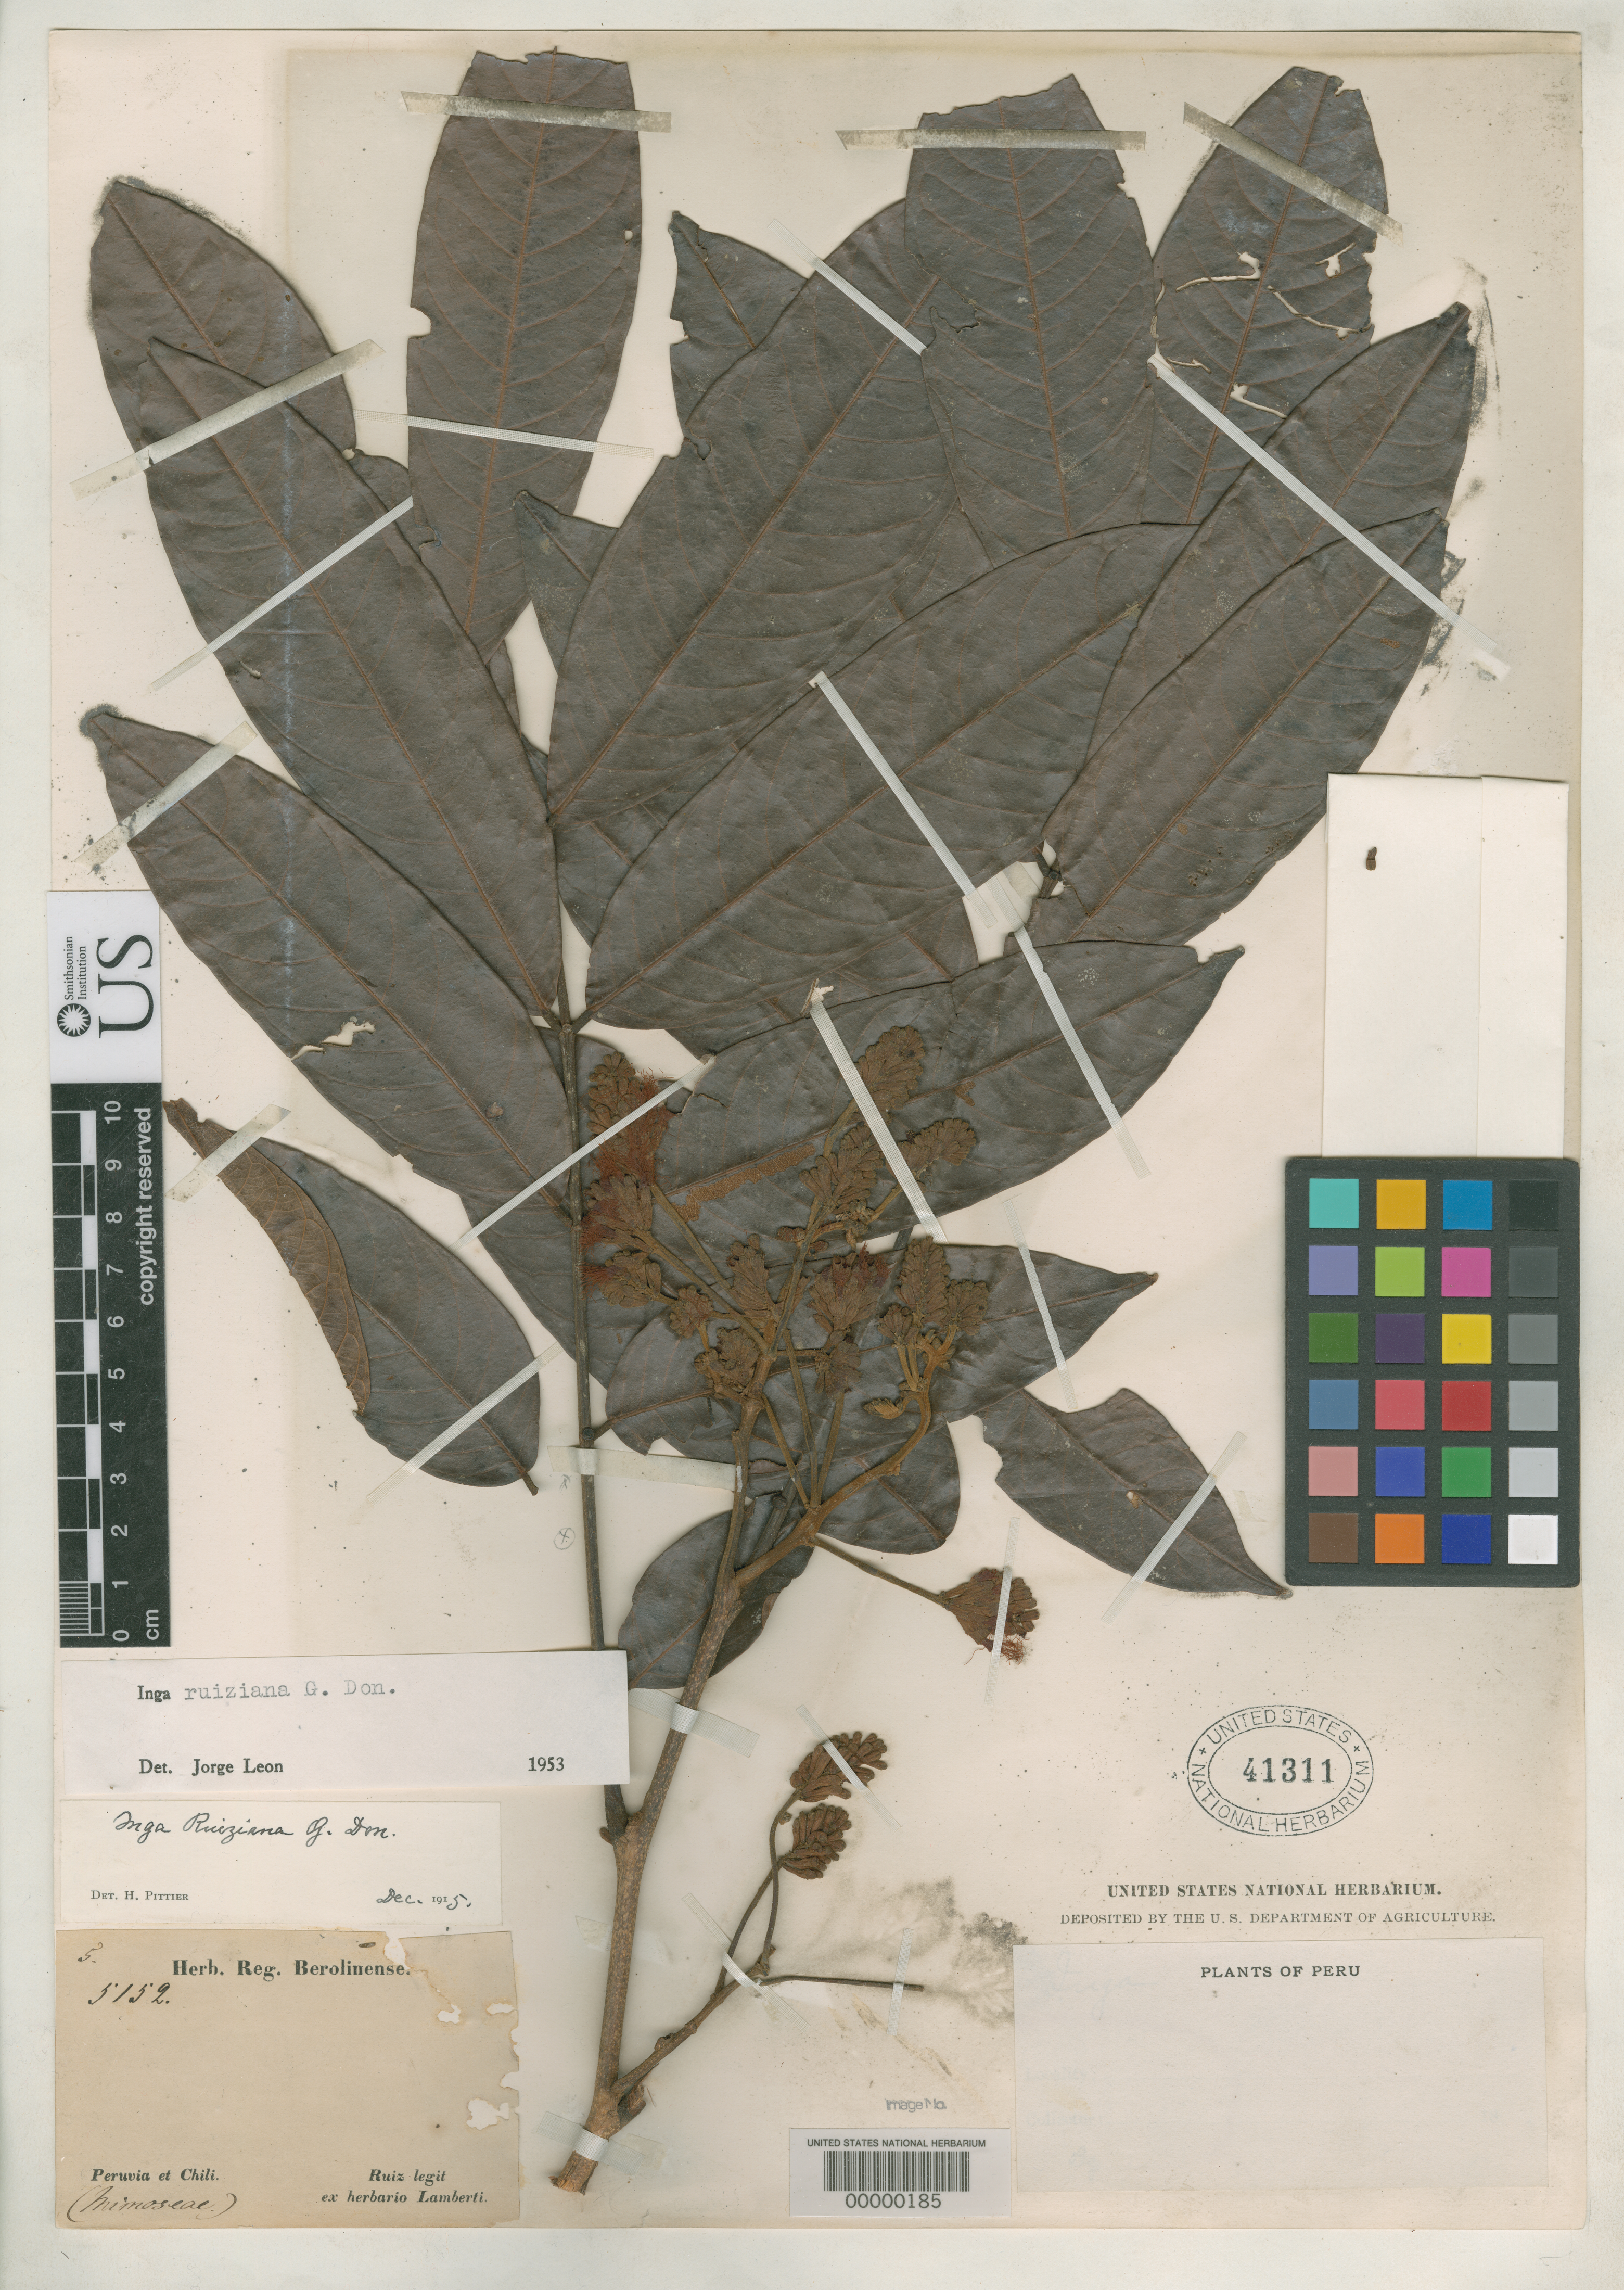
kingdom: Plantae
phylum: Tracheophyta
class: Magnoliopsida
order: Fabales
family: Fabaceae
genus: Inga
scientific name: Inga ruiziana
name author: G. Don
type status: Type Collection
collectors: H. Ruiz López & J. A. Pavón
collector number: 5152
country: Peru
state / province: San Martín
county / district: Mariscal Cáceres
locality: Rio Huallaga, margen Derecha del; Balsa Probana; dtto. Tocache Nuevo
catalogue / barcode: US 41311